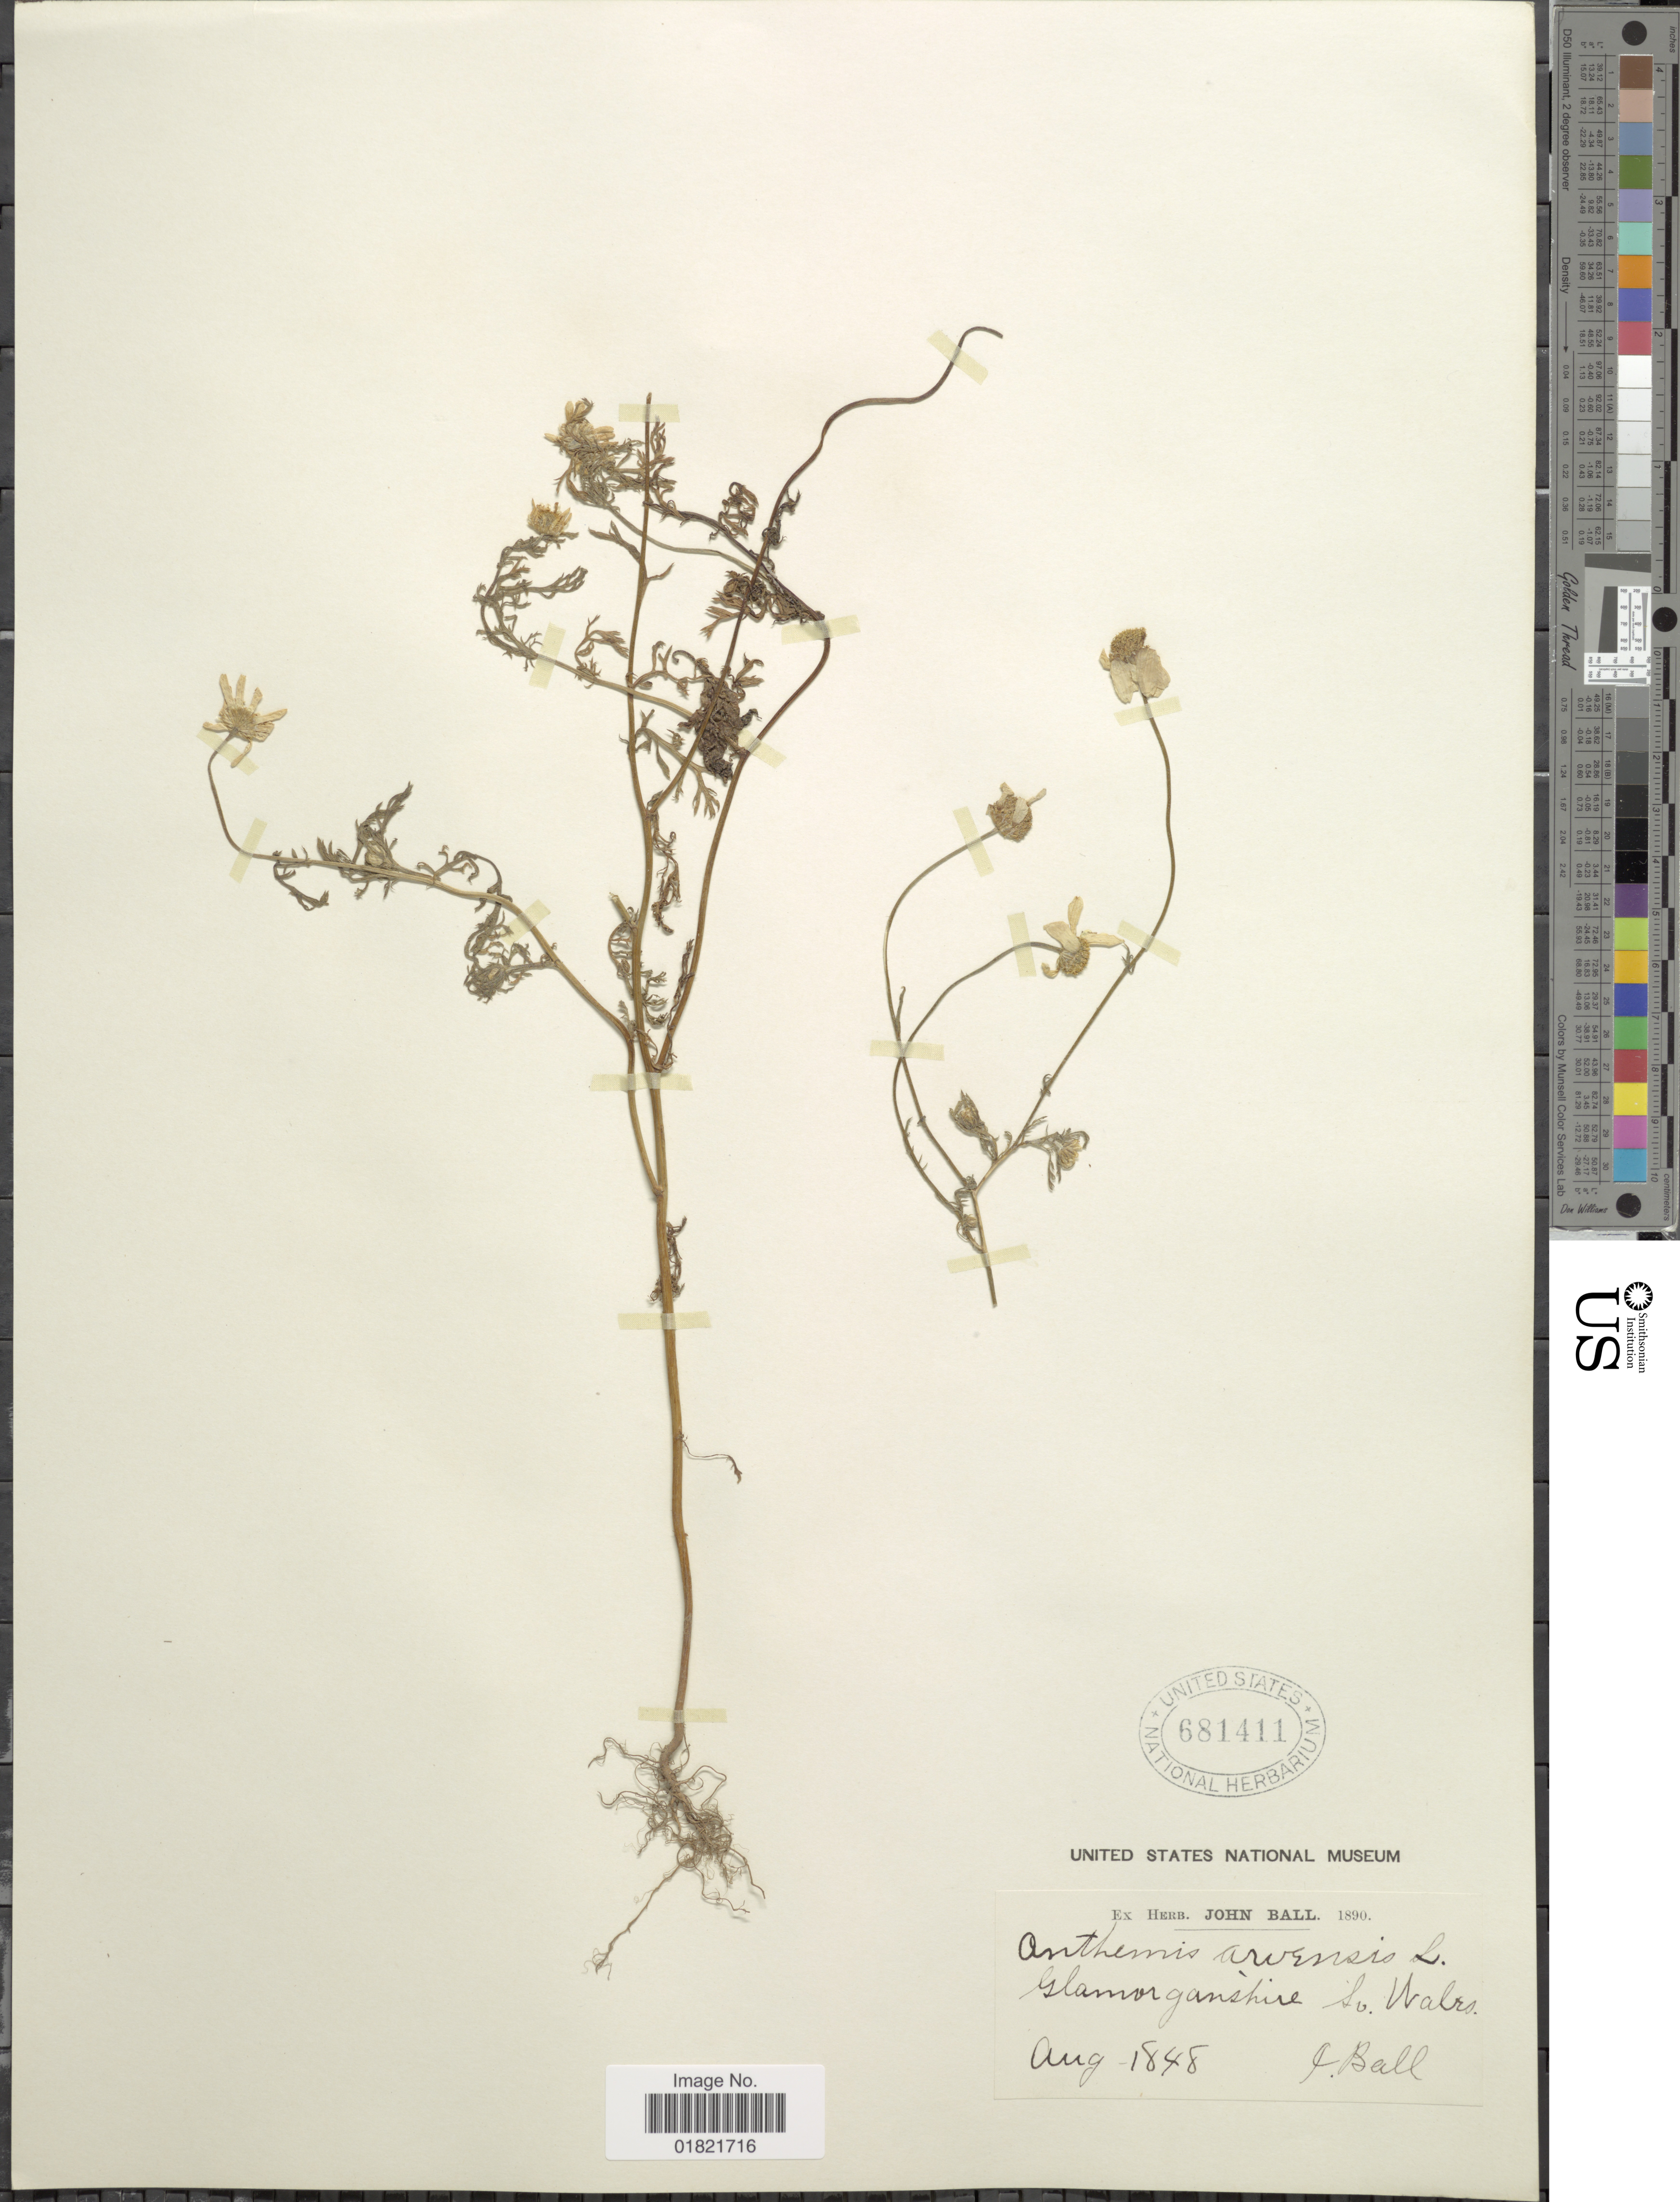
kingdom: Plantae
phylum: Tracheophyta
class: Magnoliopsida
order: Asterales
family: Asteraceae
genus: Anthemis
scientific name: Anthemis arvensis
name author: L.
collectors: J. Ball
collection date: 1848-08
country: United Kingdom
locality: Glamorganshine S. Wales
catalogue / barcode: US 681411